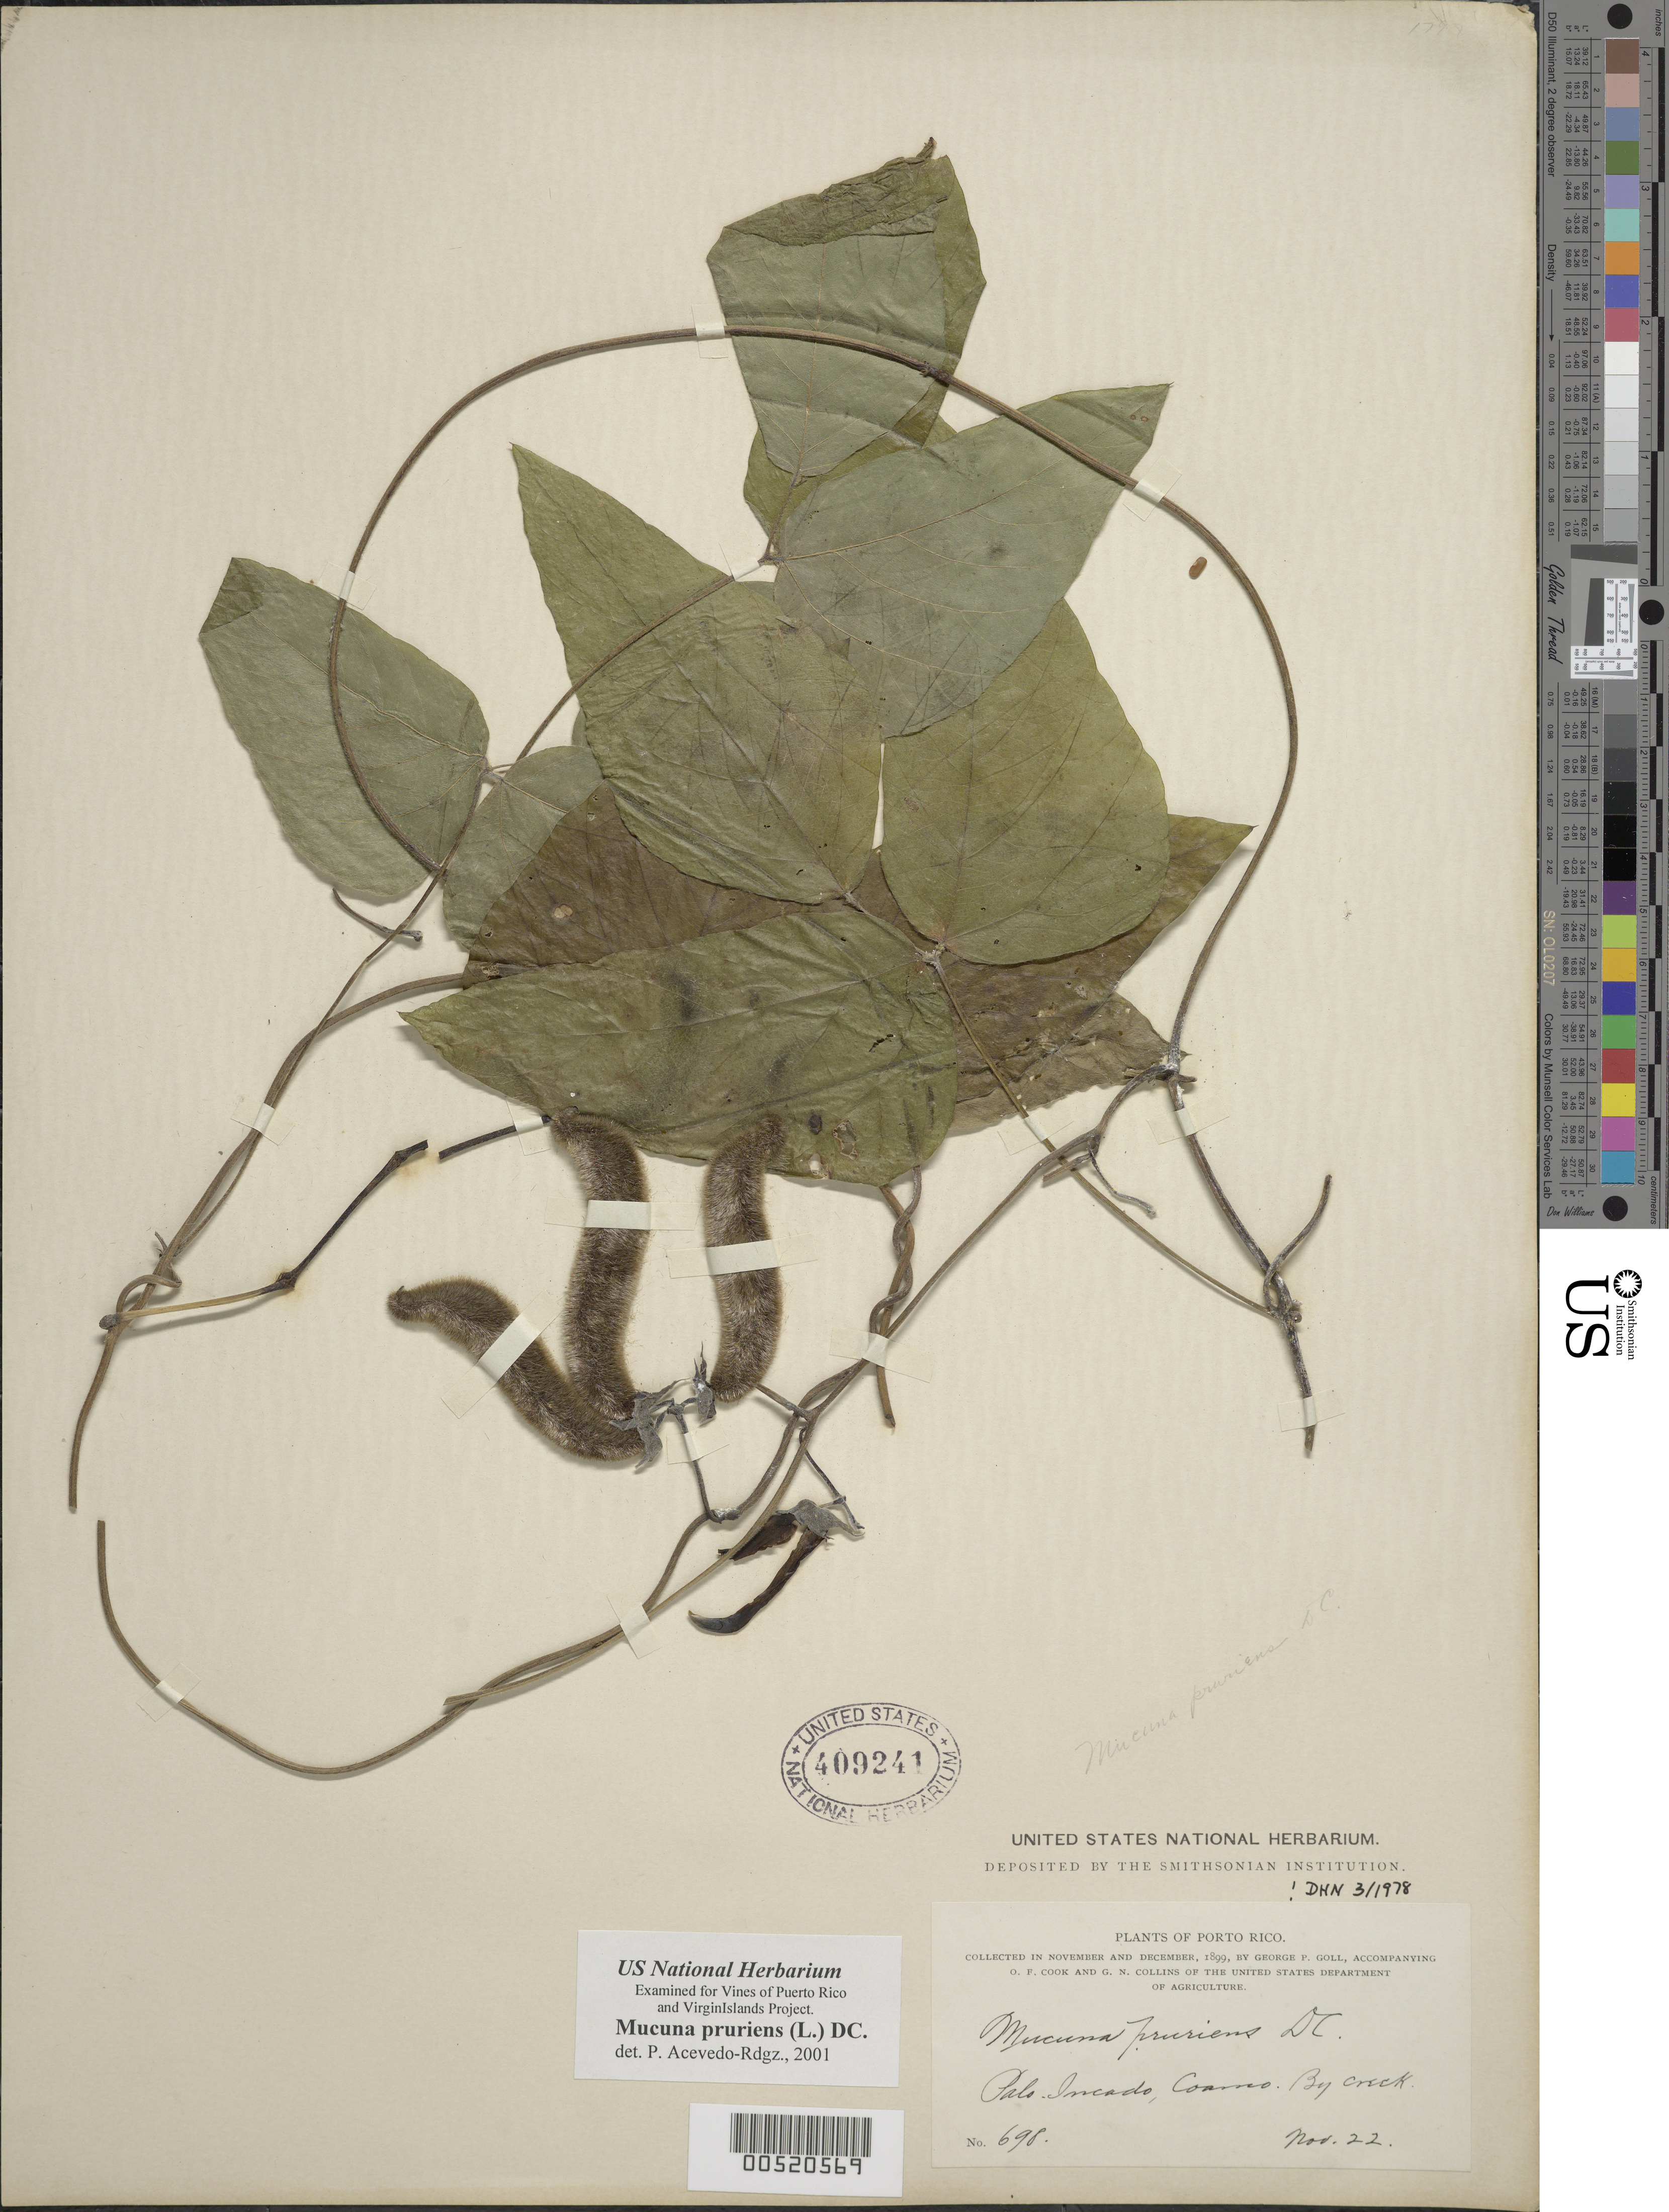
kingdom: Plantae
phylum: Tracheophyta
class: Magnoliopsida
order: Fabales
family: Fabaceae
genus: Mucuna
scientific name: Mucuna pruriens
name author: (L.) DC.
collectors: G. Goll, O. F. Cook & G. Collins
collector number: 698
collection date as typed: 22 Nov 1899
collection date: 1899-11-22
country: Puerto Rico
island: Greater Antilles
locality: Palo Incado, Coamo. By Creek.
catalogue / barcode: US 409241